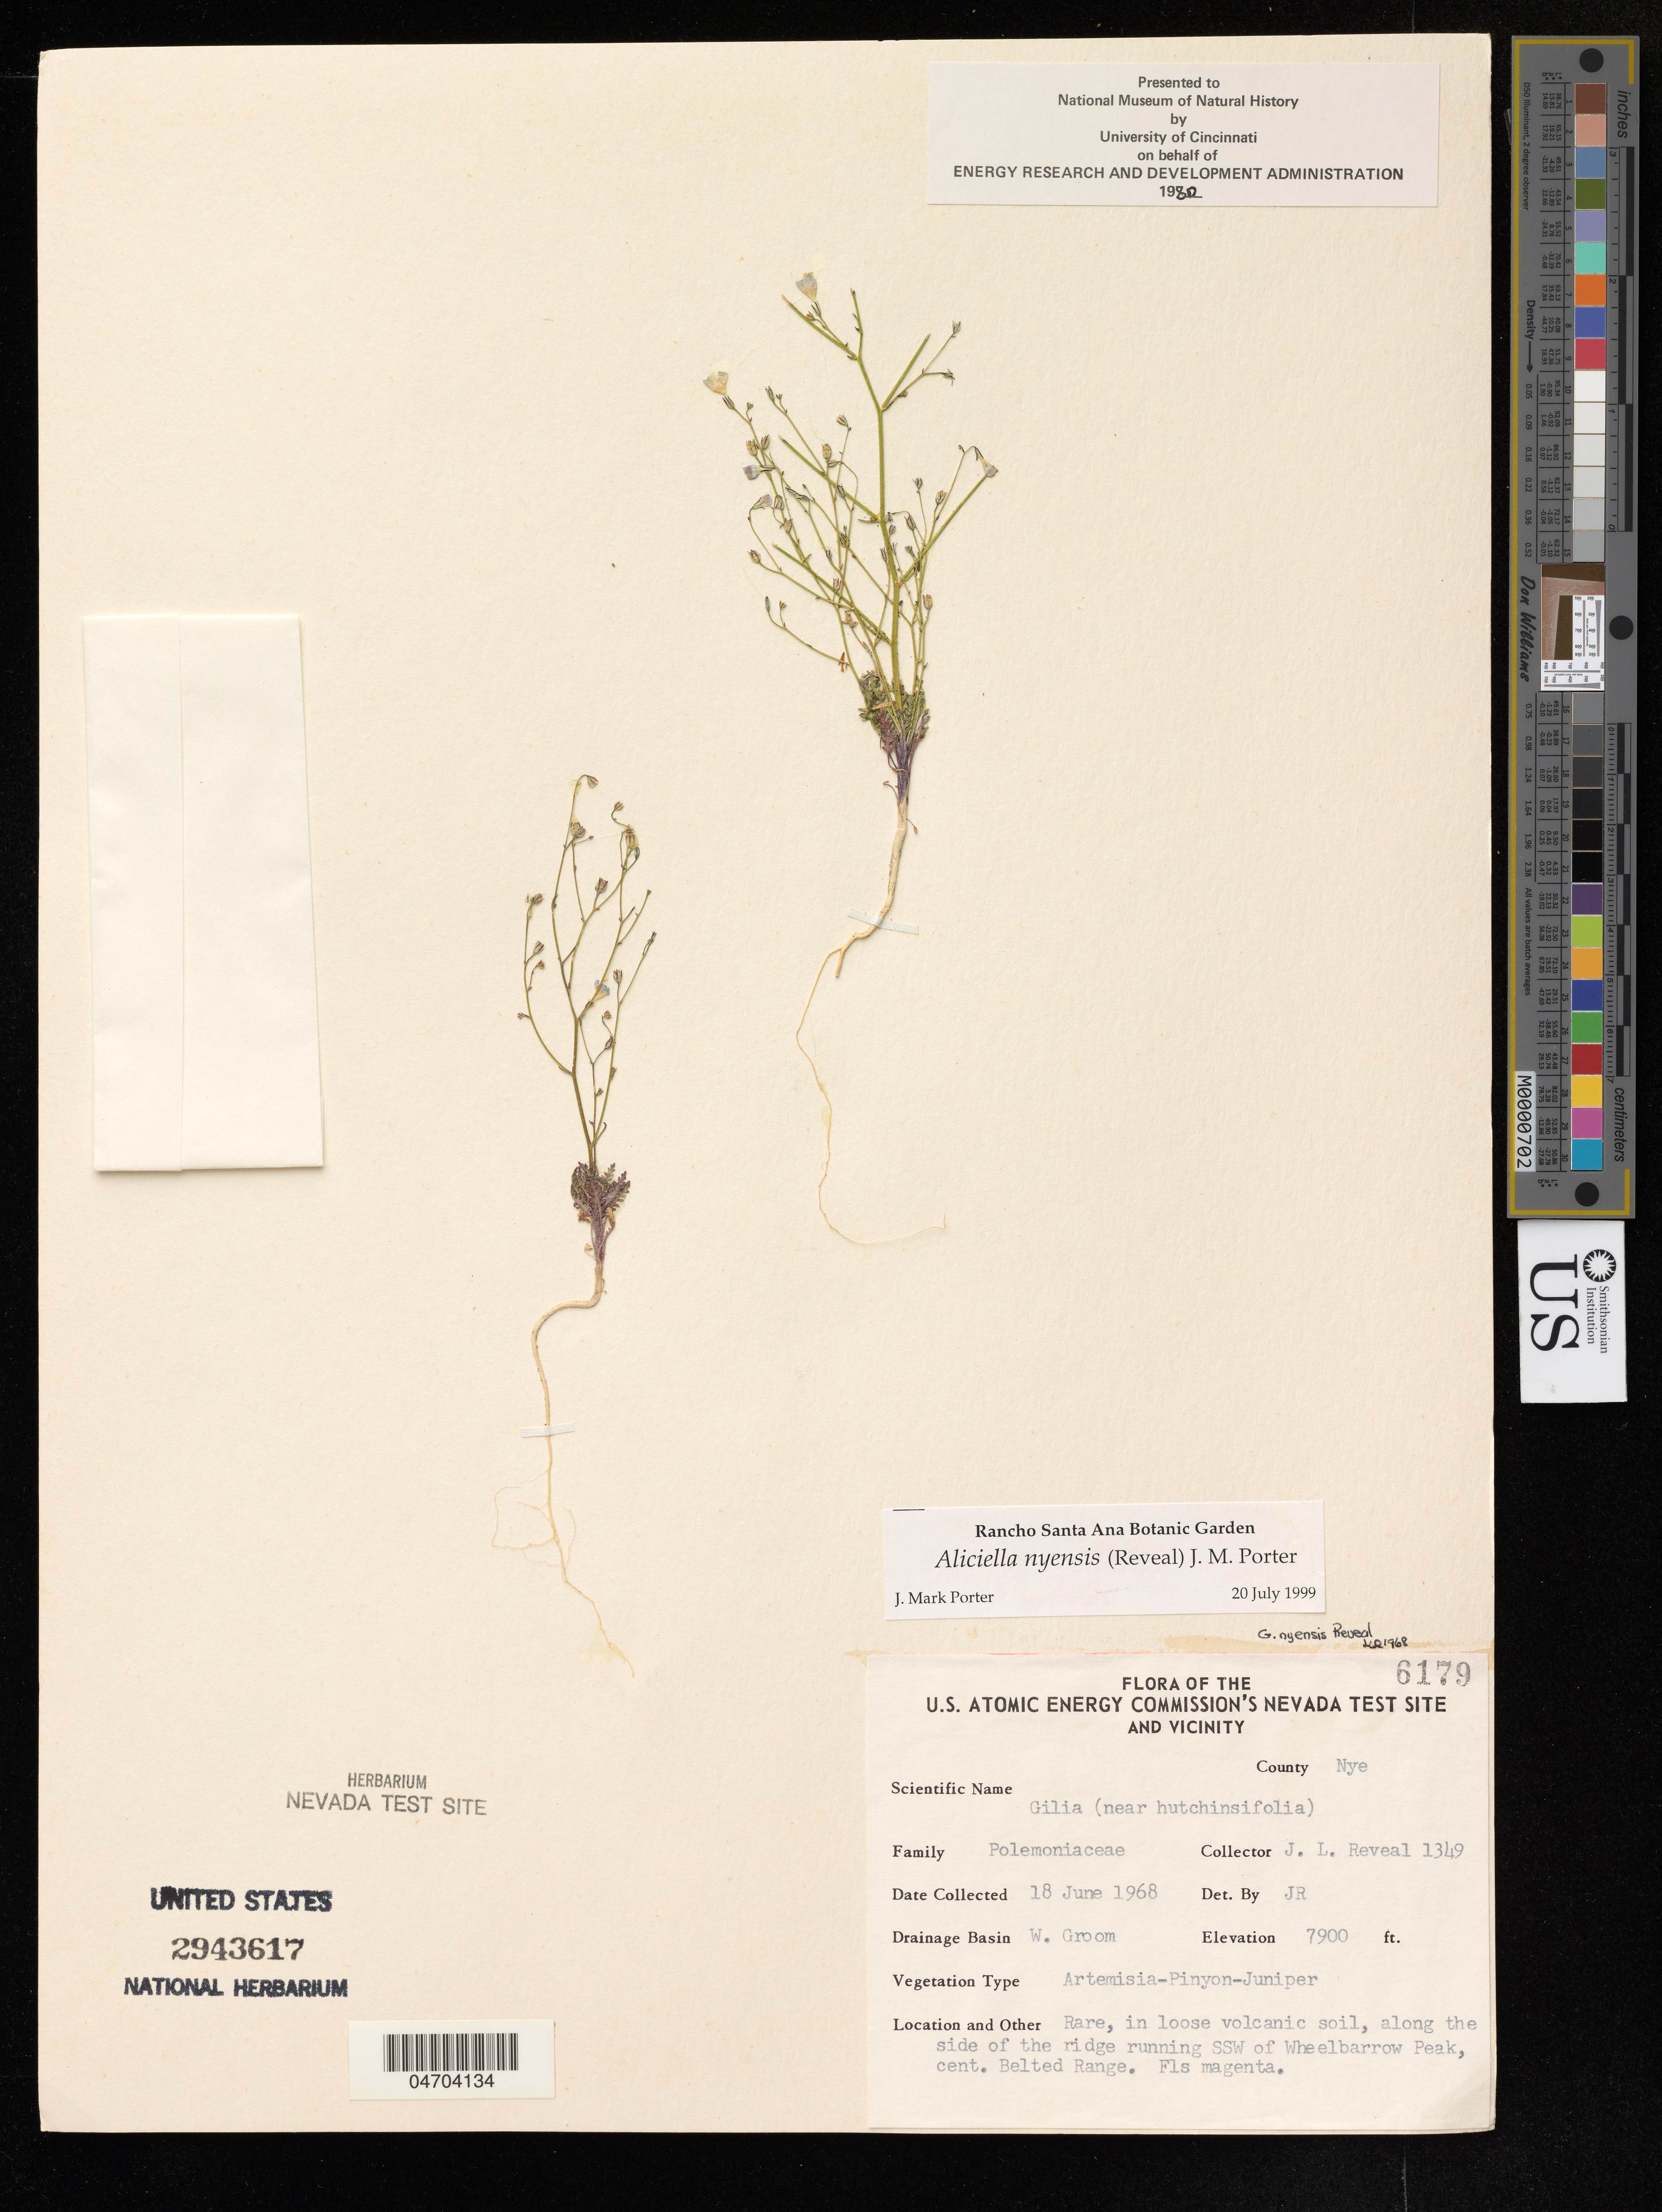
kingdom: Plantae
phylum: Tracheophyta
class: Magnoliopsida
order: Ericales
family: Polemoniaceae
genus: Aliciella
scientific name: Aliciella nyensis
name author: (Reveal) J.M. Porter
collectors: J. Reveal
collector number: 1349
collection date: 1968-06-18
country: United States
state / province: Nevada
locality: Nye. W. Groom. along the side of the ridge running SSW of Wheelbarrow Peak, cent. Belted Range. Fls magenta.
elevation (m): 2408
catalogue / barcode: US 2943617